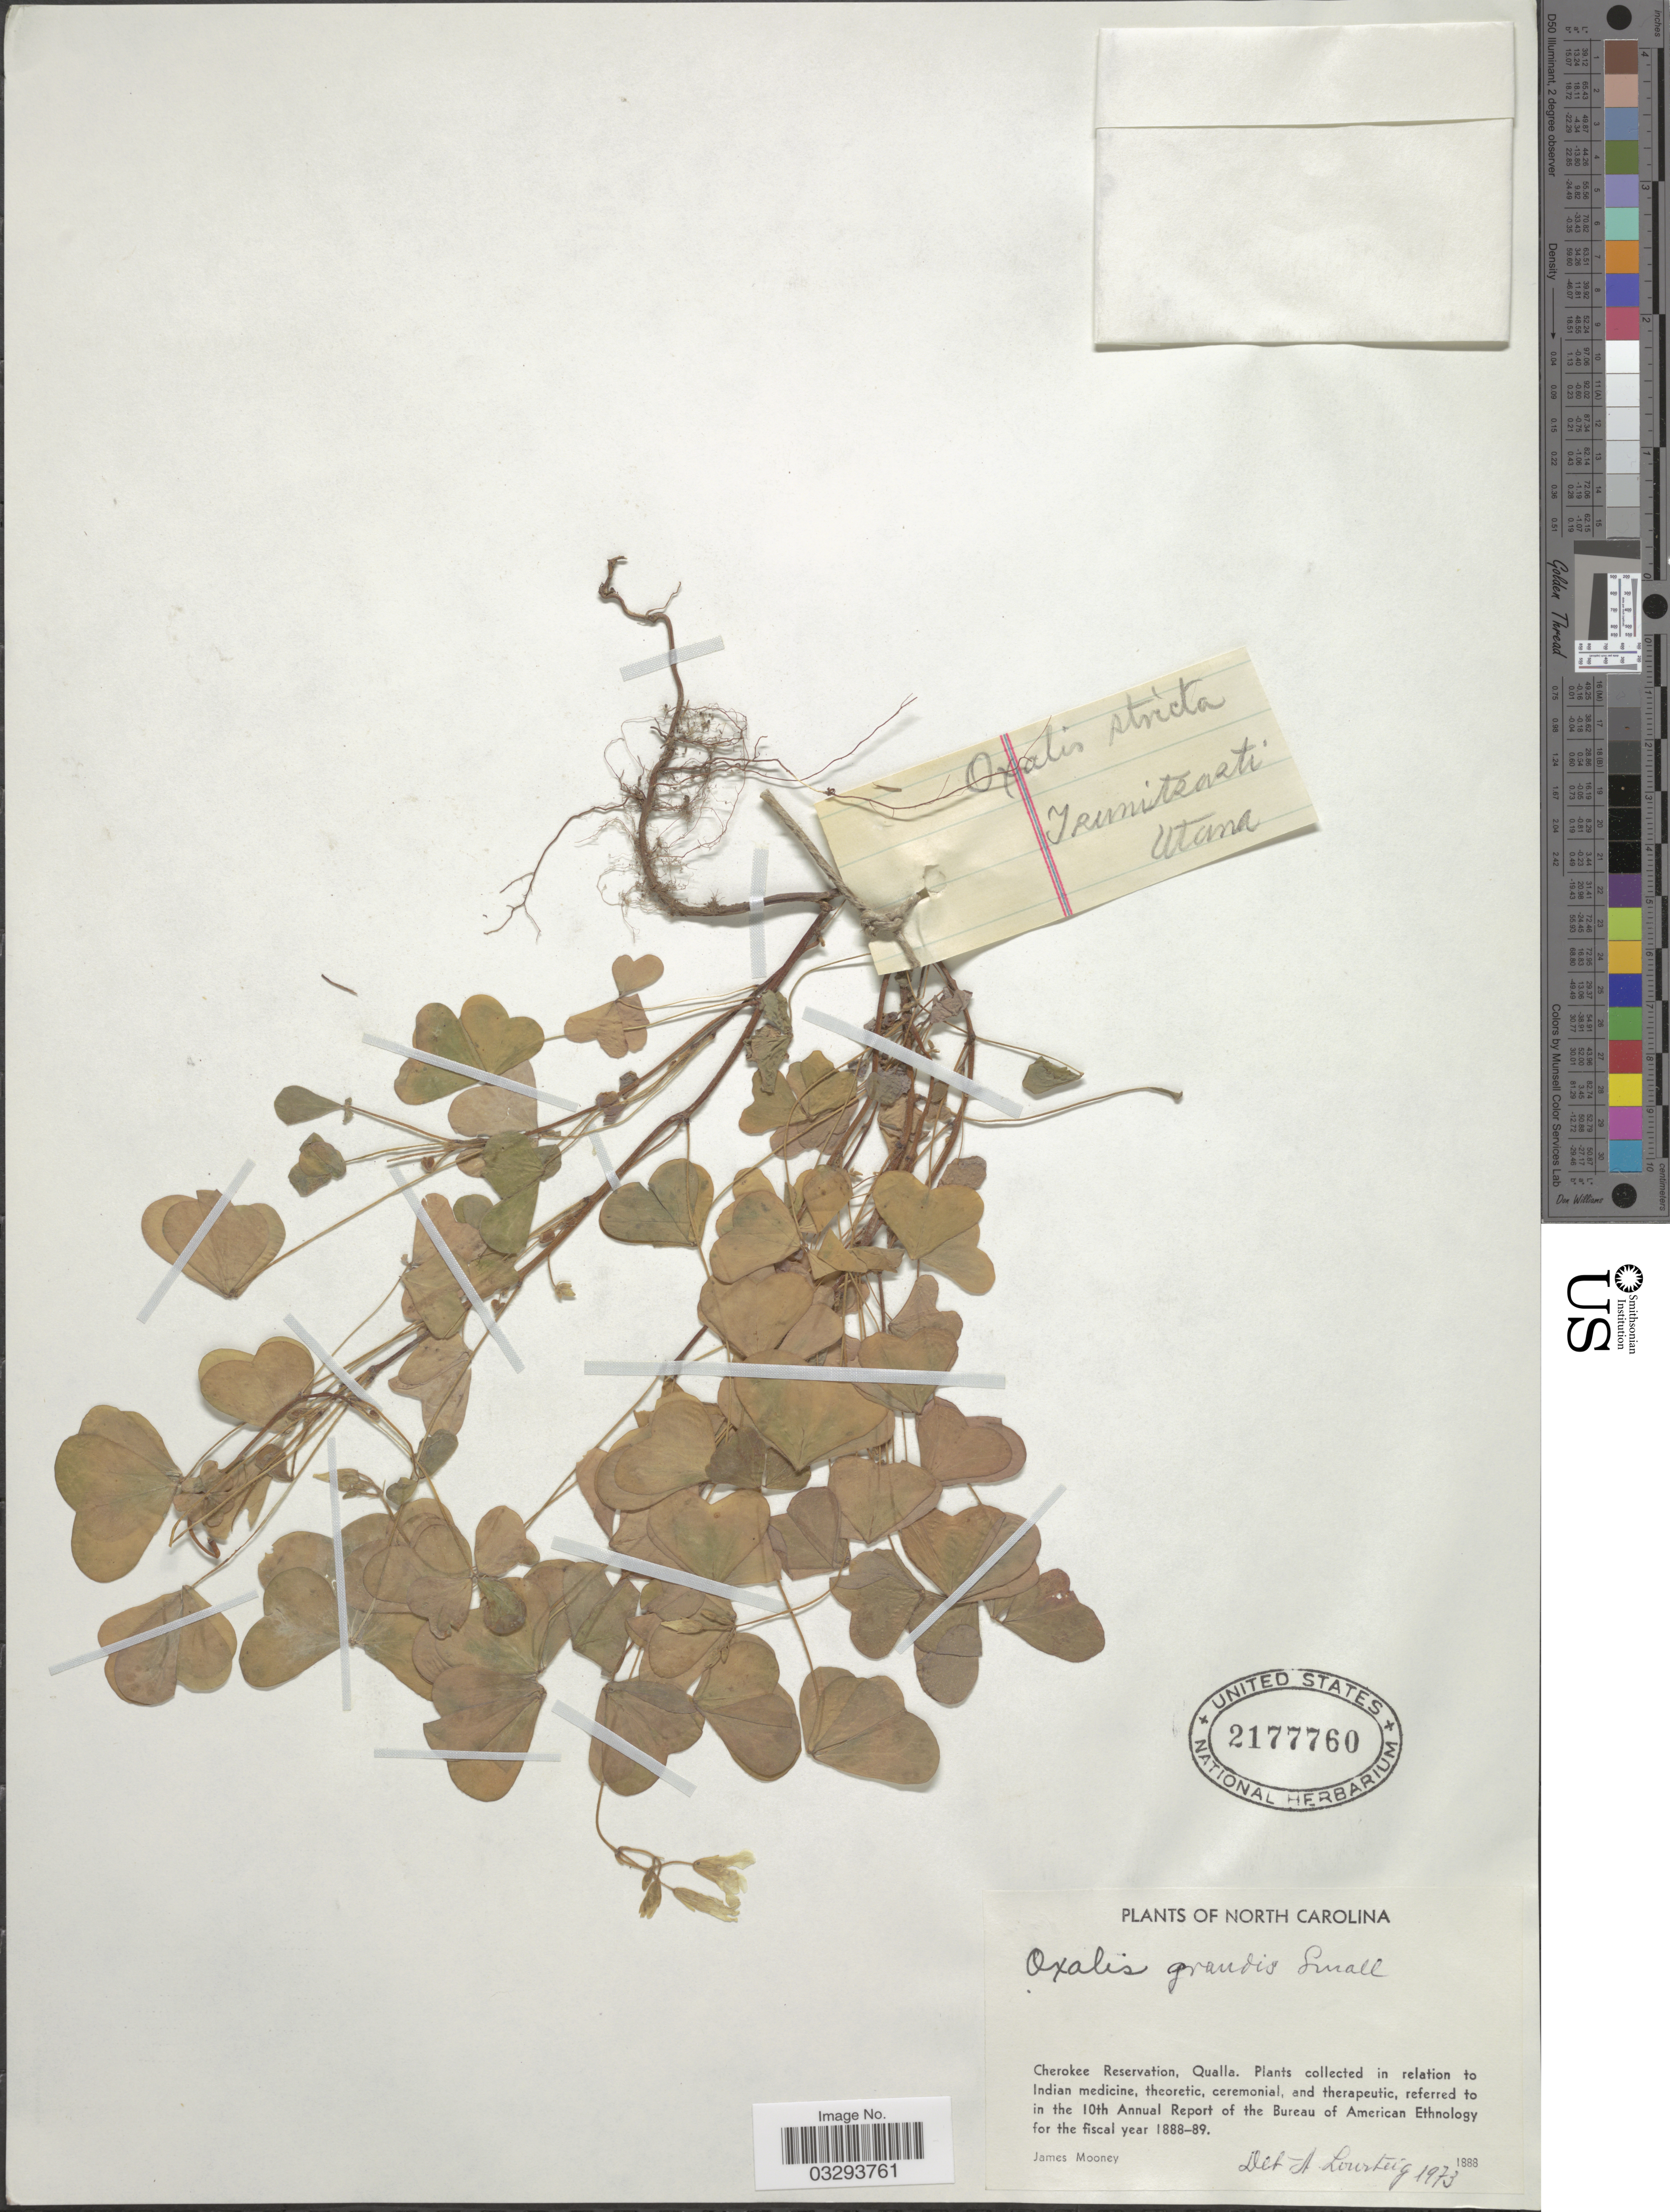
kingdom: Plantae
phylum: Tracheophyta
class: Magnoliopsida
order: Oxalidales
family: Oxalidaceae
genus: Oxalis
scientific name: Oxalis grandis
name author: Small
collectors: J. Mooney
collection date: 1888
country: United States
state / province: North Carolina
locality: Cherokee Reservation, Quella.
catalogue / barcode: US 2177760